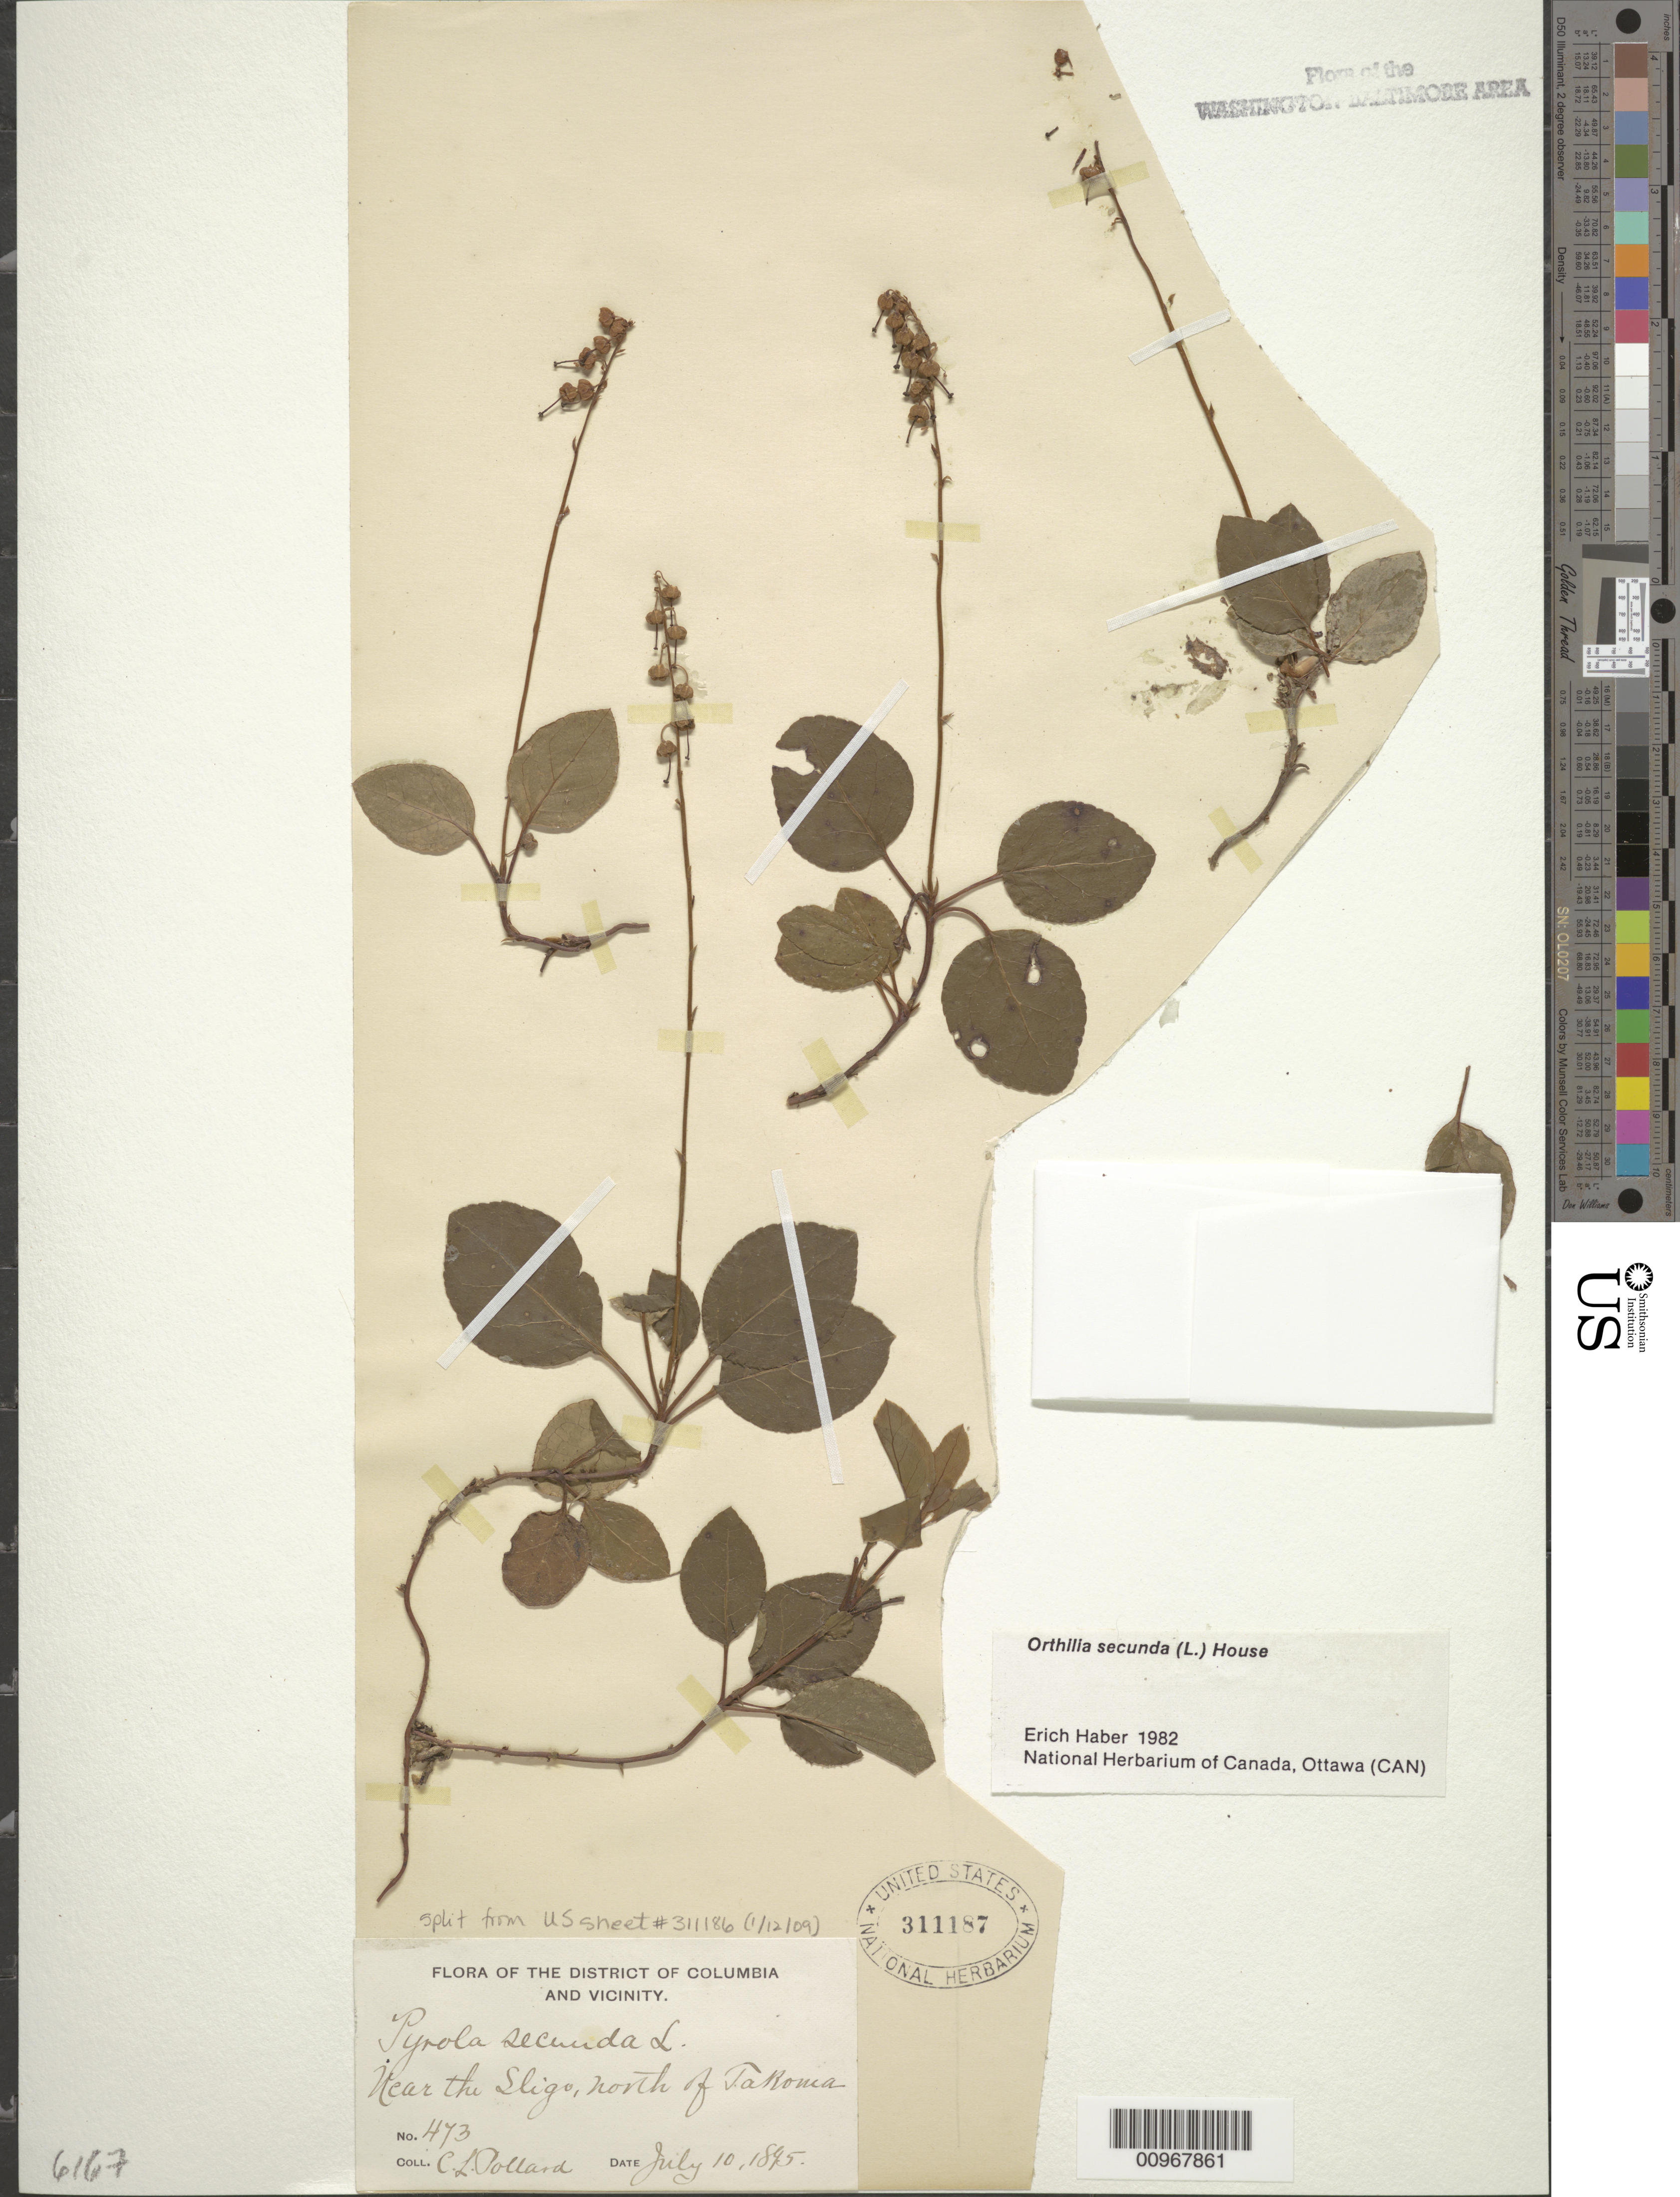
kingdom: Plantae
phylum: Tracheophyta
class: Magnoliopsida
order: Ericales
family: Ericaceae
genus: Orthilia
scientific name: Orthilia secunda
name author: (L.) House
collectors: C. L. Pollard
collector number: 473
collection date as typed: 10 Jul 1895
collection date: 1895-07-10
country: United States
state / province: Maryland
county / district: Prince George's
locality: Near the Sligo, north of Takoma Park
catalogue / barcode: US 311187